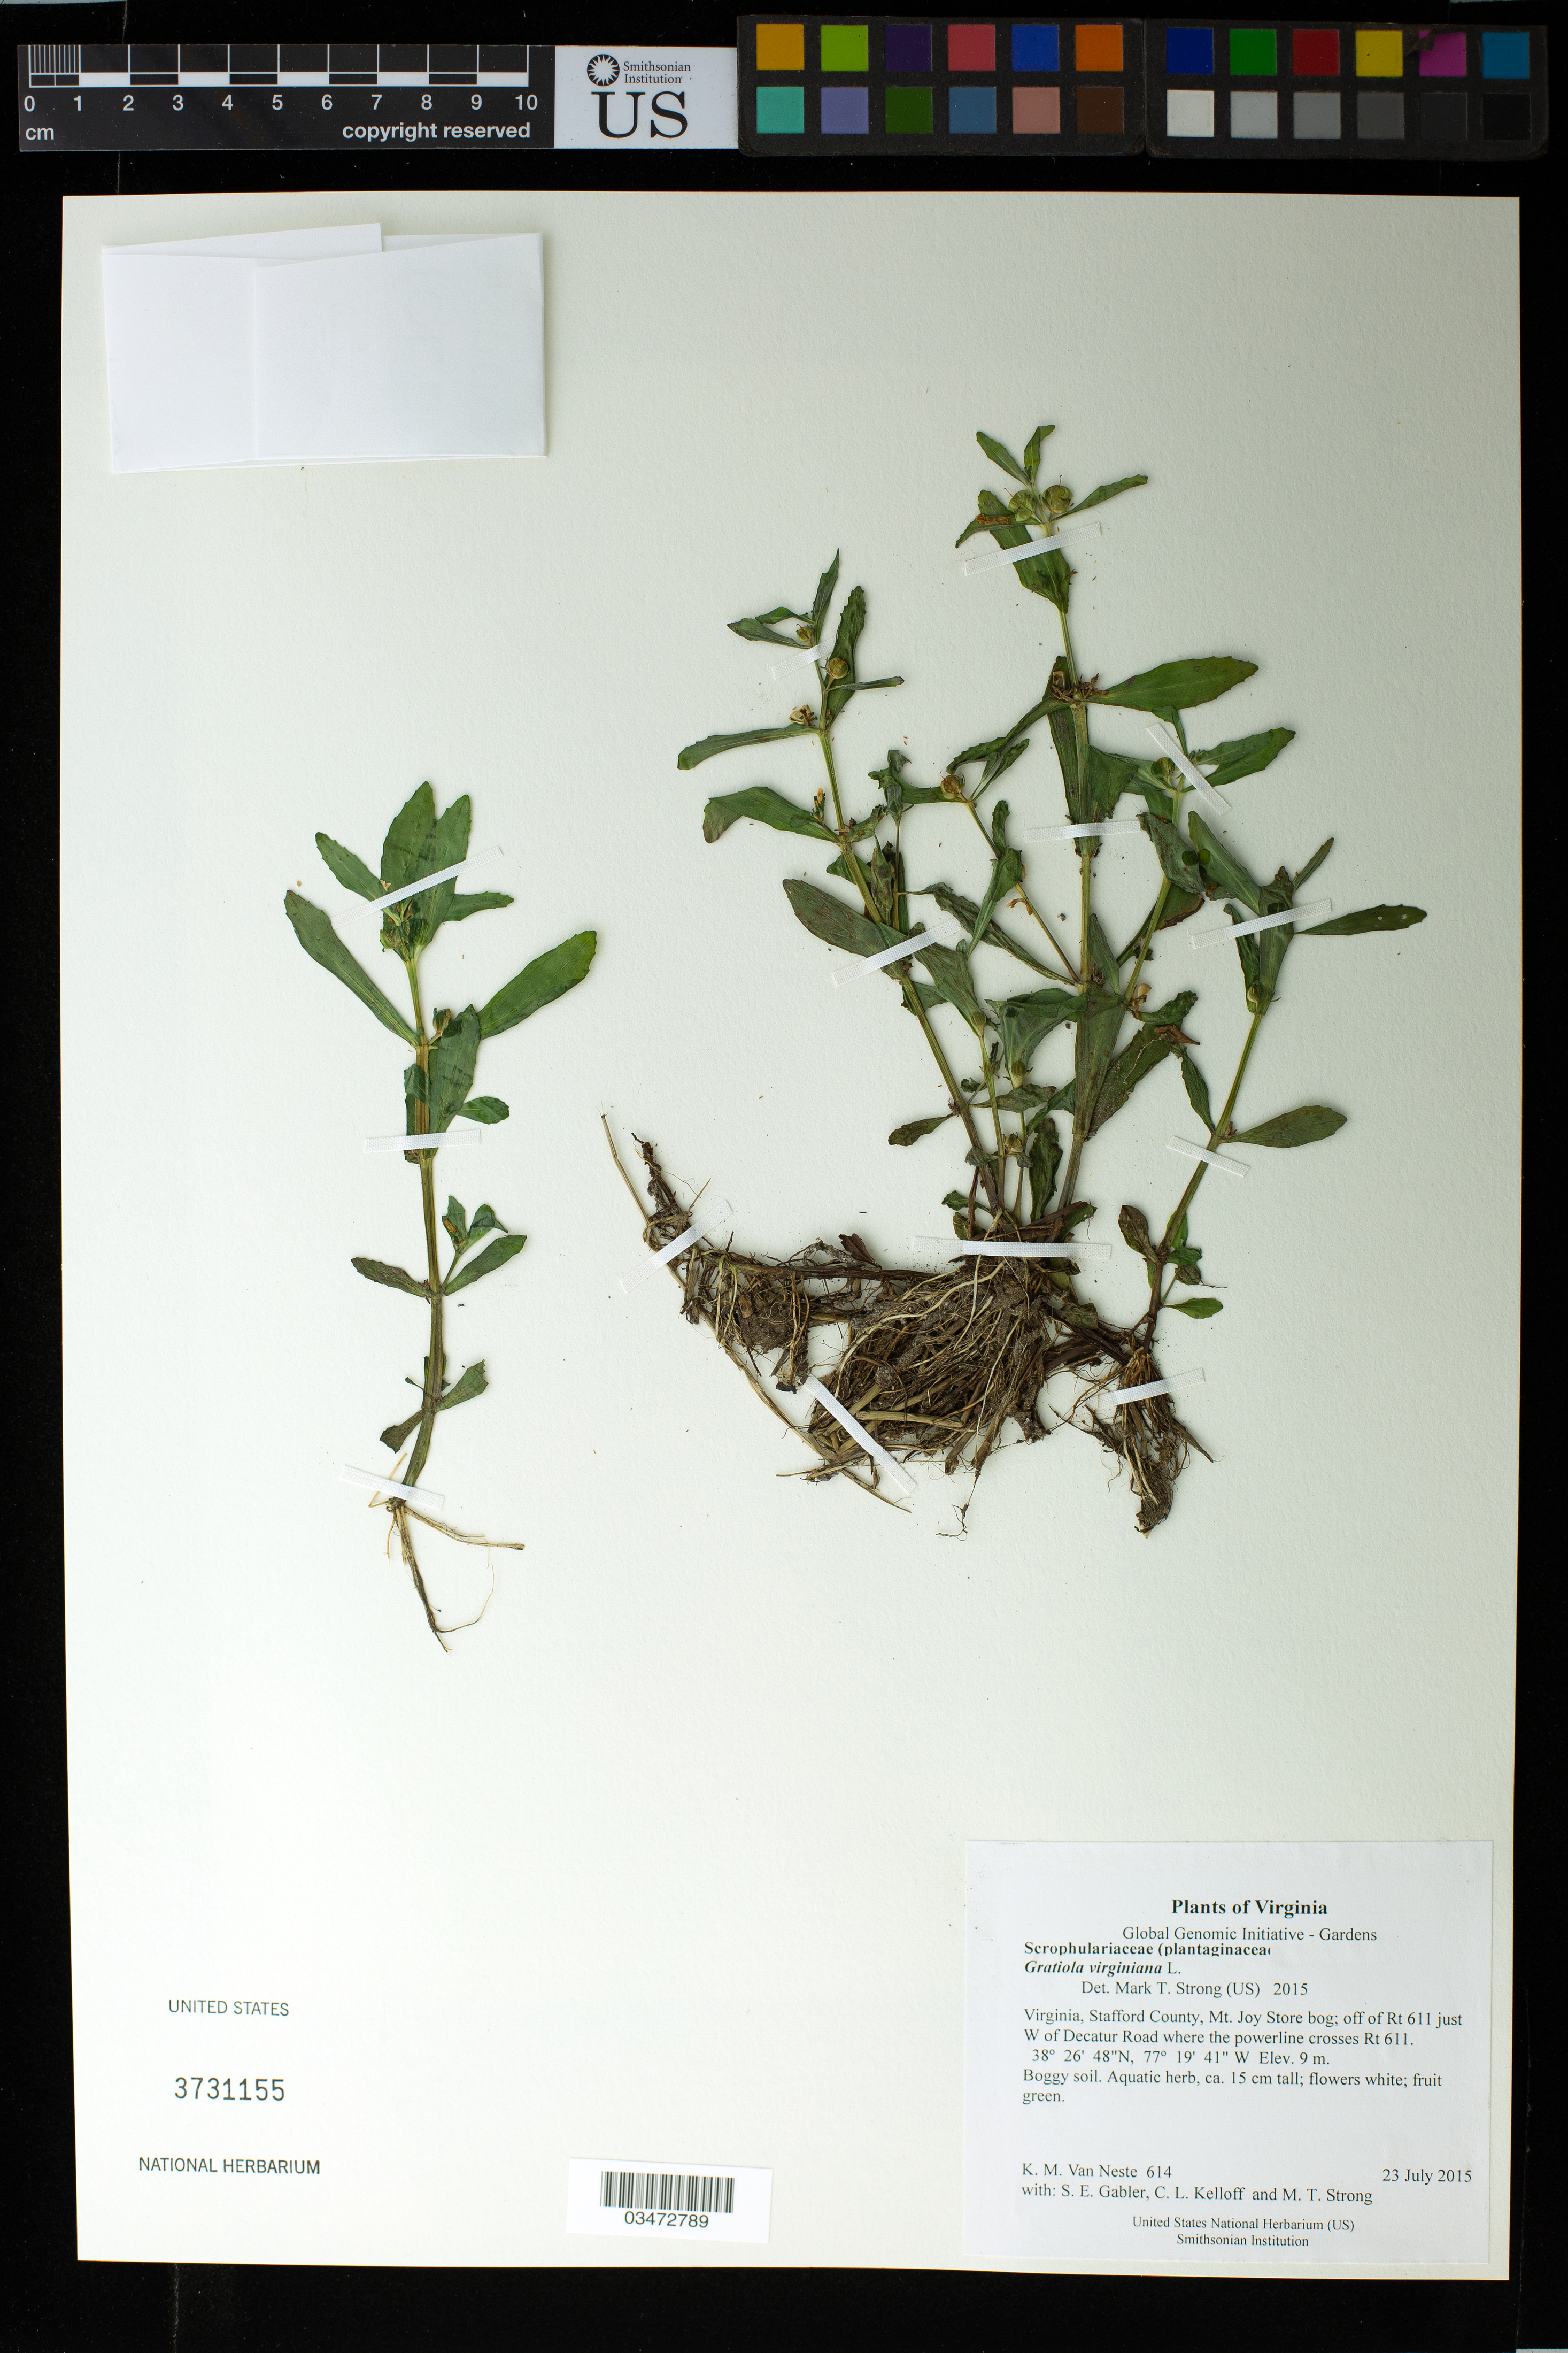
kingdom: Plantae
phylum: Tracheophyta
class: Magnoliopsida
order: Lamiales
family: Plantaginaceae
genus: Gratiola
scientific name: Gratiola virginiana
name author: L.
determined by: Strong, M. T., (US), Smithsonian Institution - National Museum of Natural History (UNITED STATES)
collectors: K. M. Van Neste, S. E. Gabler, C. L. Kelloff & M. T. Strong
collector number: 614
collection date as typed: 23 July 2015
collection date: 2015-07-23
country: United States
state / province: Virginia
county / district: Stafford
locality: Mt. Joy Store bog; off of Rt 611 just W of Decatur Road where the powerline crosses Rt 611.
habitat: Boggy soil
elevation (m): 9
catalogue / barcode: US 3731155